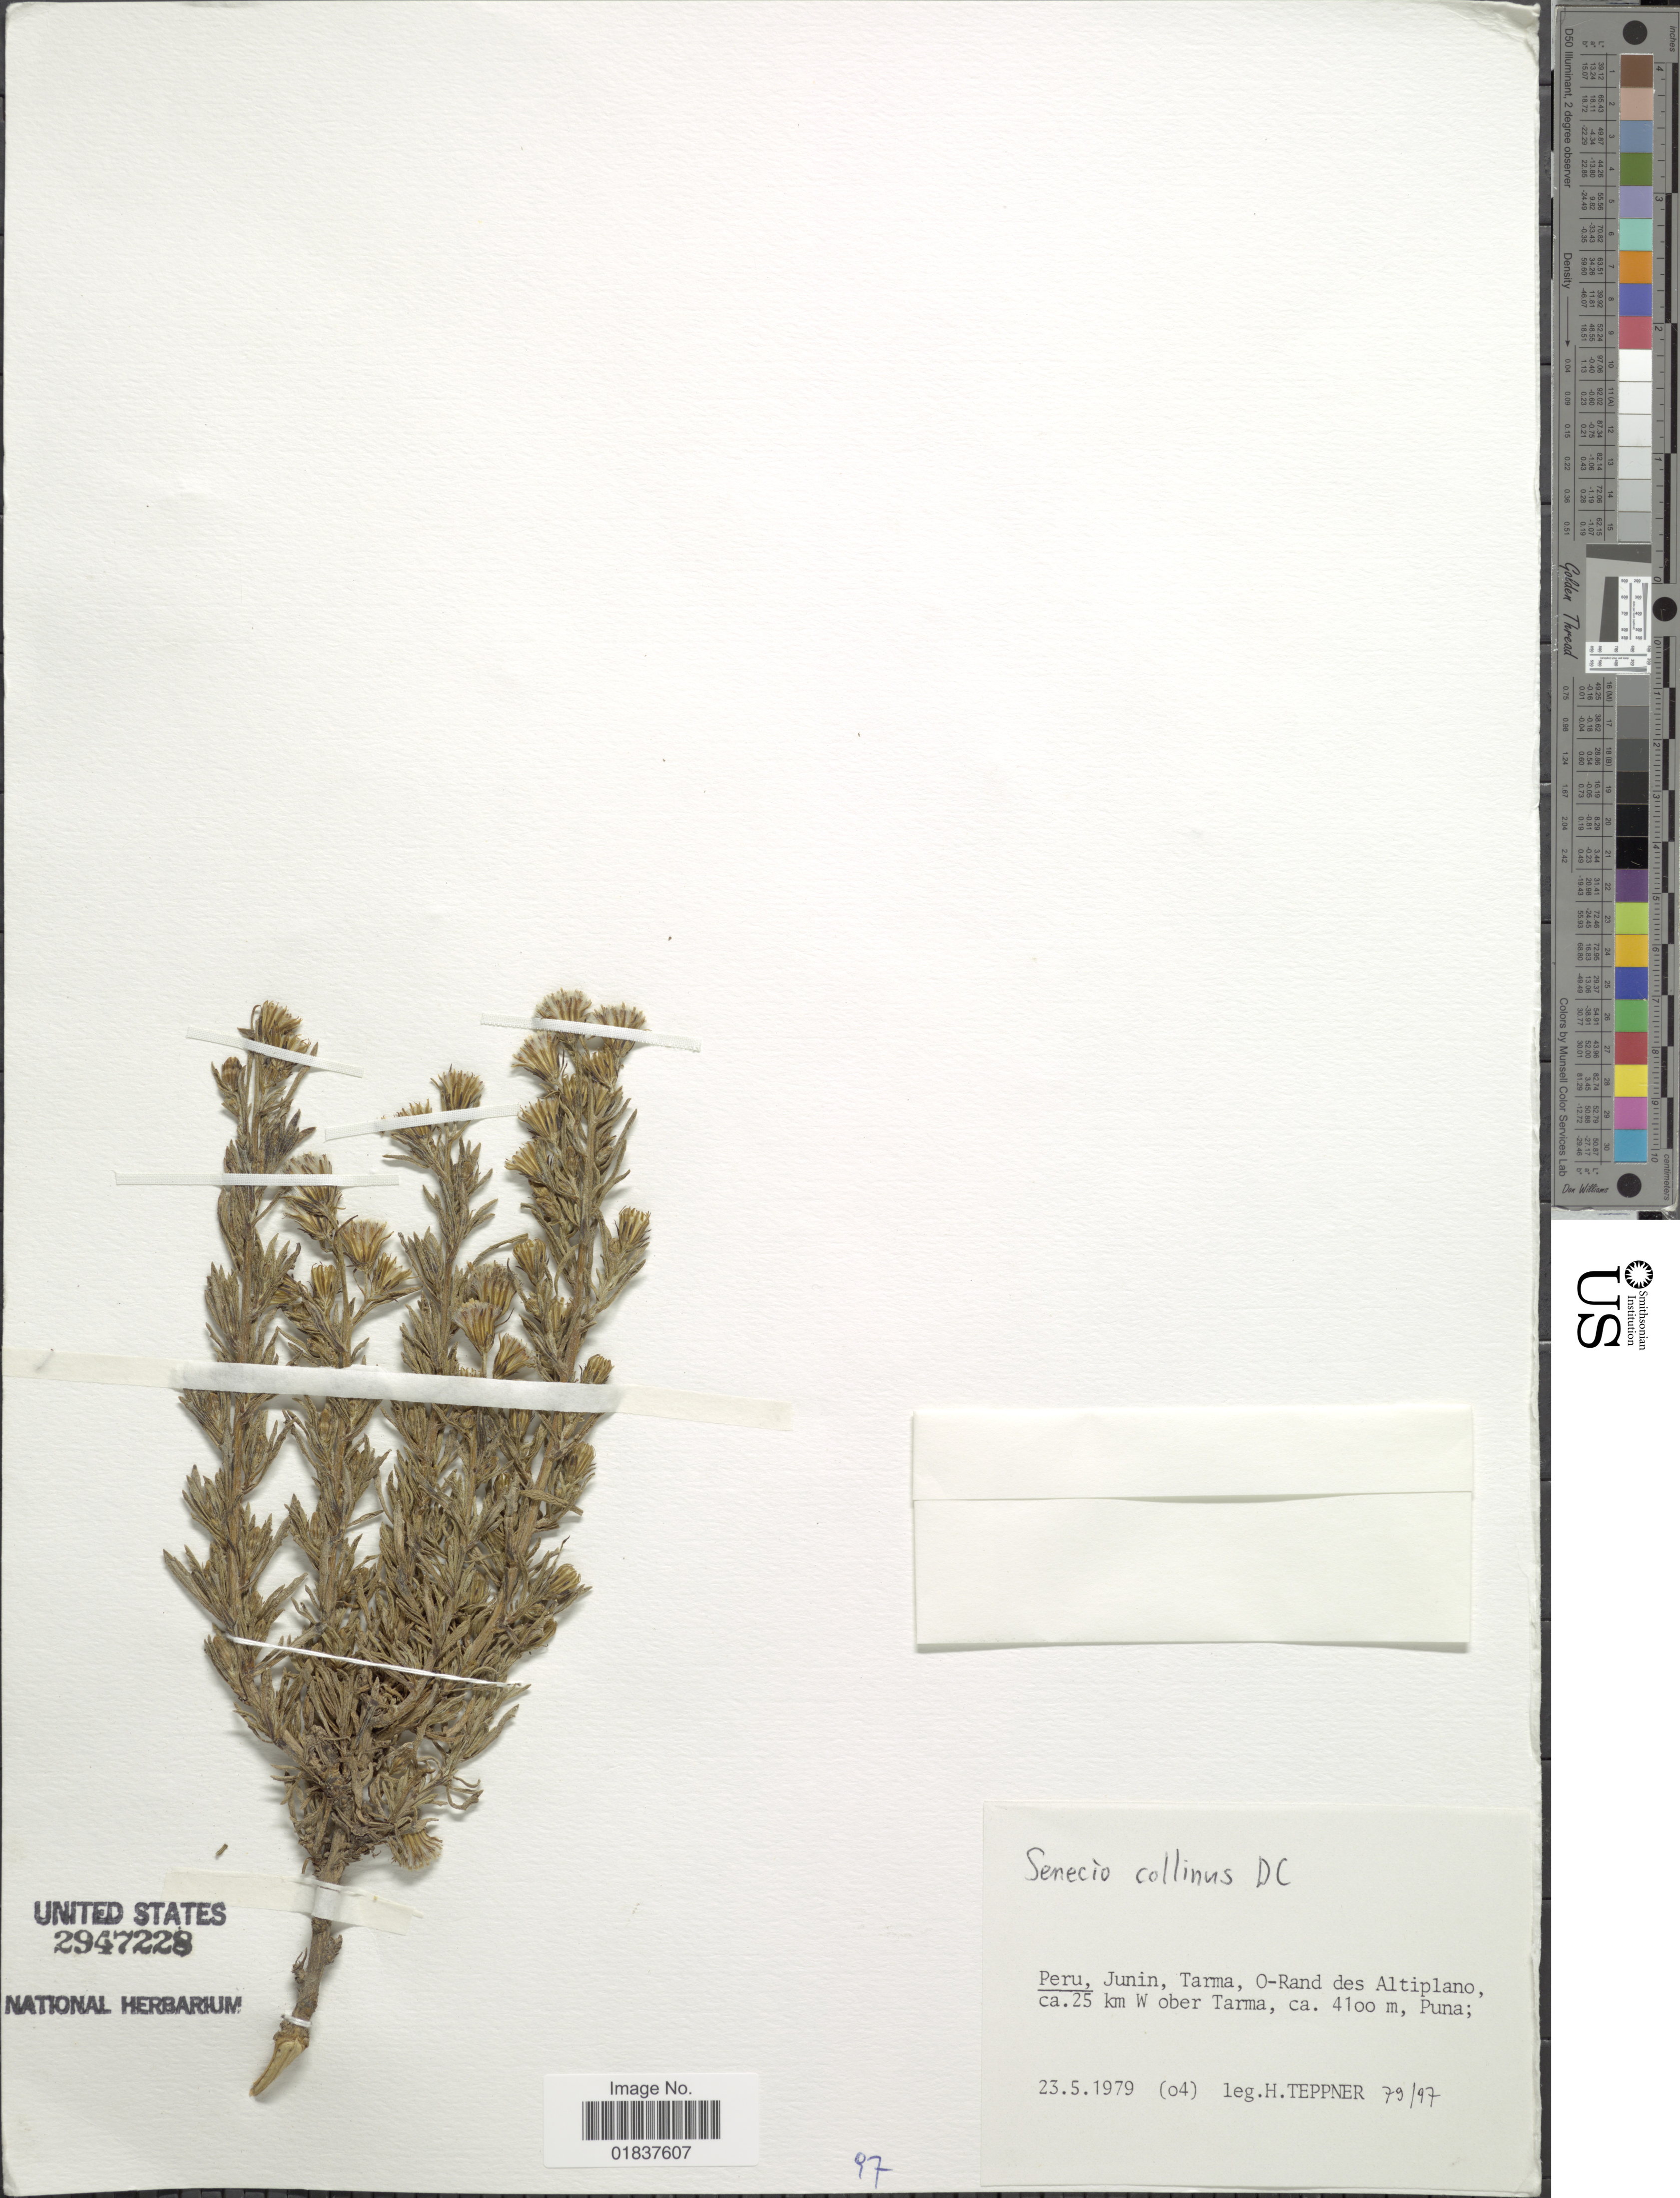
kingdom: Plantae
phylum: Tracheophyta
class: Magnoliopsida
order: Asterales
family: Asteraceae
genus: Senecio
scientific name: Senecio collinus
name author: DC.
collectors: H. Teppner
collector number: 79/97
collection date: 1979-05-23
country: Peru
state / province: Junín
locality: Junin, Tarma, O-Rand des Altiplano ca. 25 km W ober Tarma, puna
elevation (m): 4100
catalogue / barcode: US 2947228